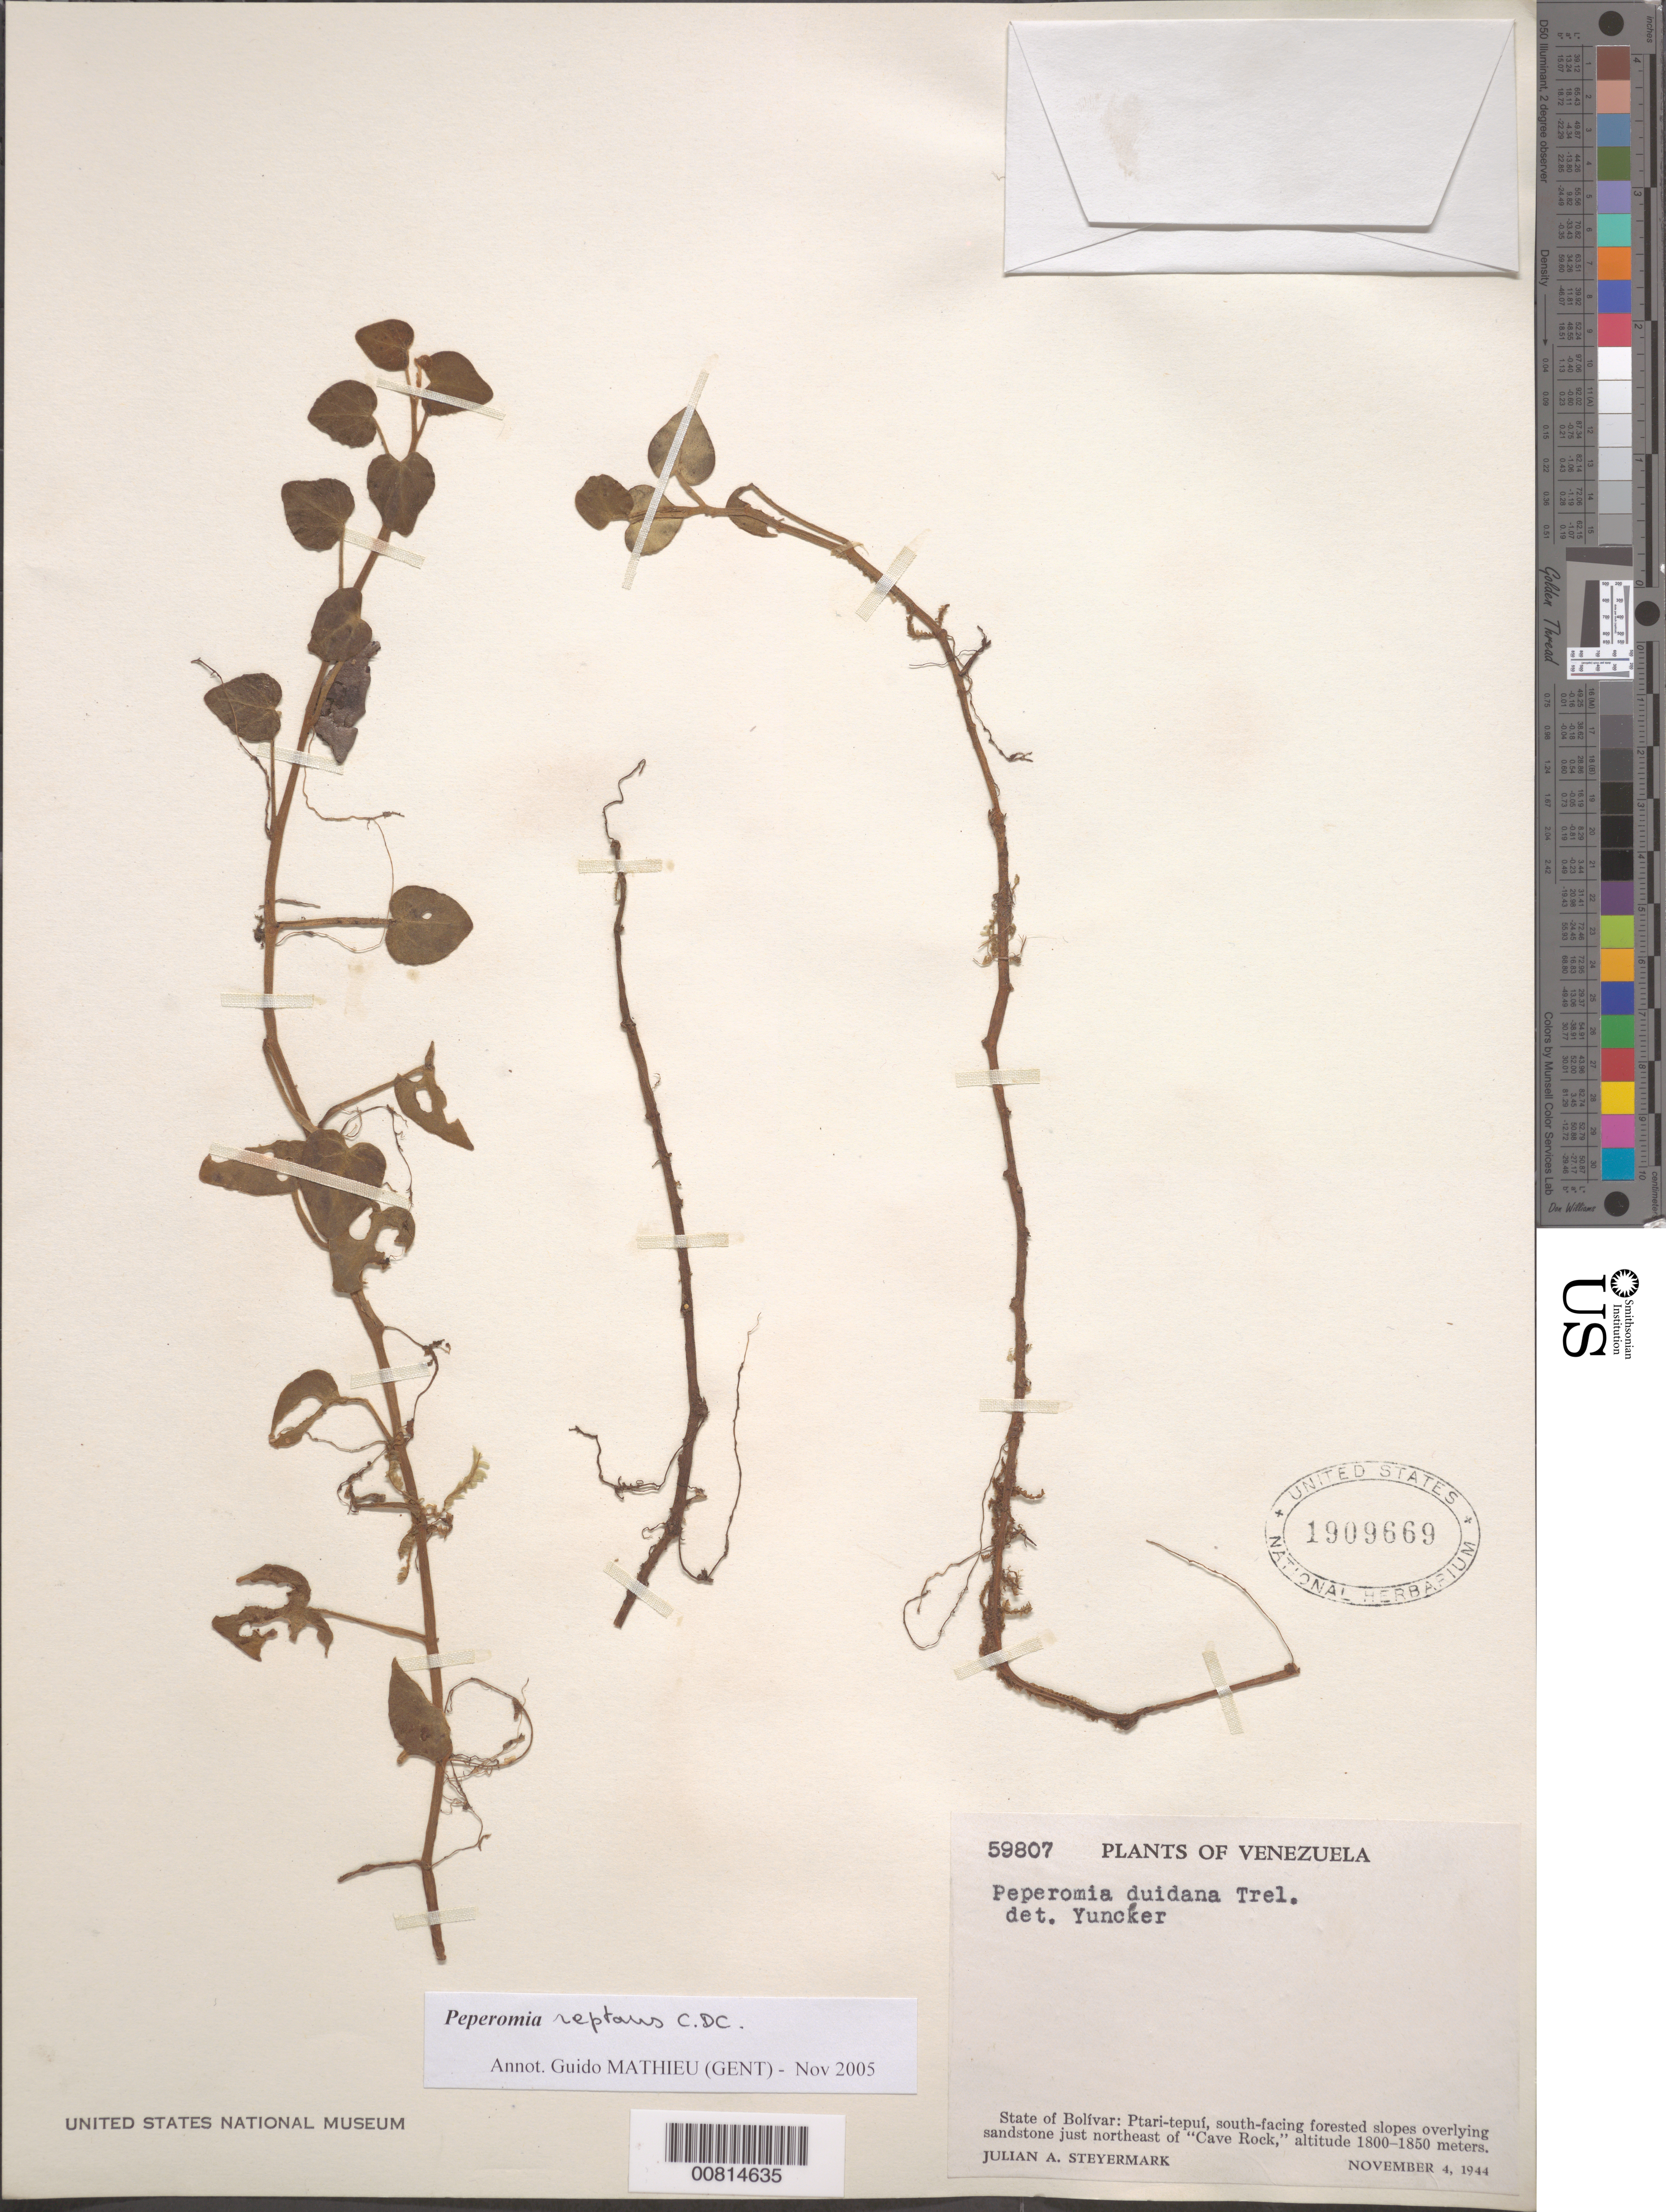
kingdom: Plantae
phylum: Tracheophyta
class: Magnoliopsida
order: Piperales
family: Piperaceae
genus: Peperomia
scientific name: Peperomia reptans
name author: (Trel. in Woodson & Schery) C. DC. in Seem.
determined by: Mathieu, Guido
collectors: J. Steyermark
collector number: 59807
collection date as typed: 4-Nov-44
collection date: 1944-11-04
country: Venezuela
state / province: Bolívar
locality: Ptari-tepuí, NE of "Cave Rock"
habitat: South-facing forested slopes overlying sandstone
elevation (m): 1800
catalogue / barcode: US 1909669